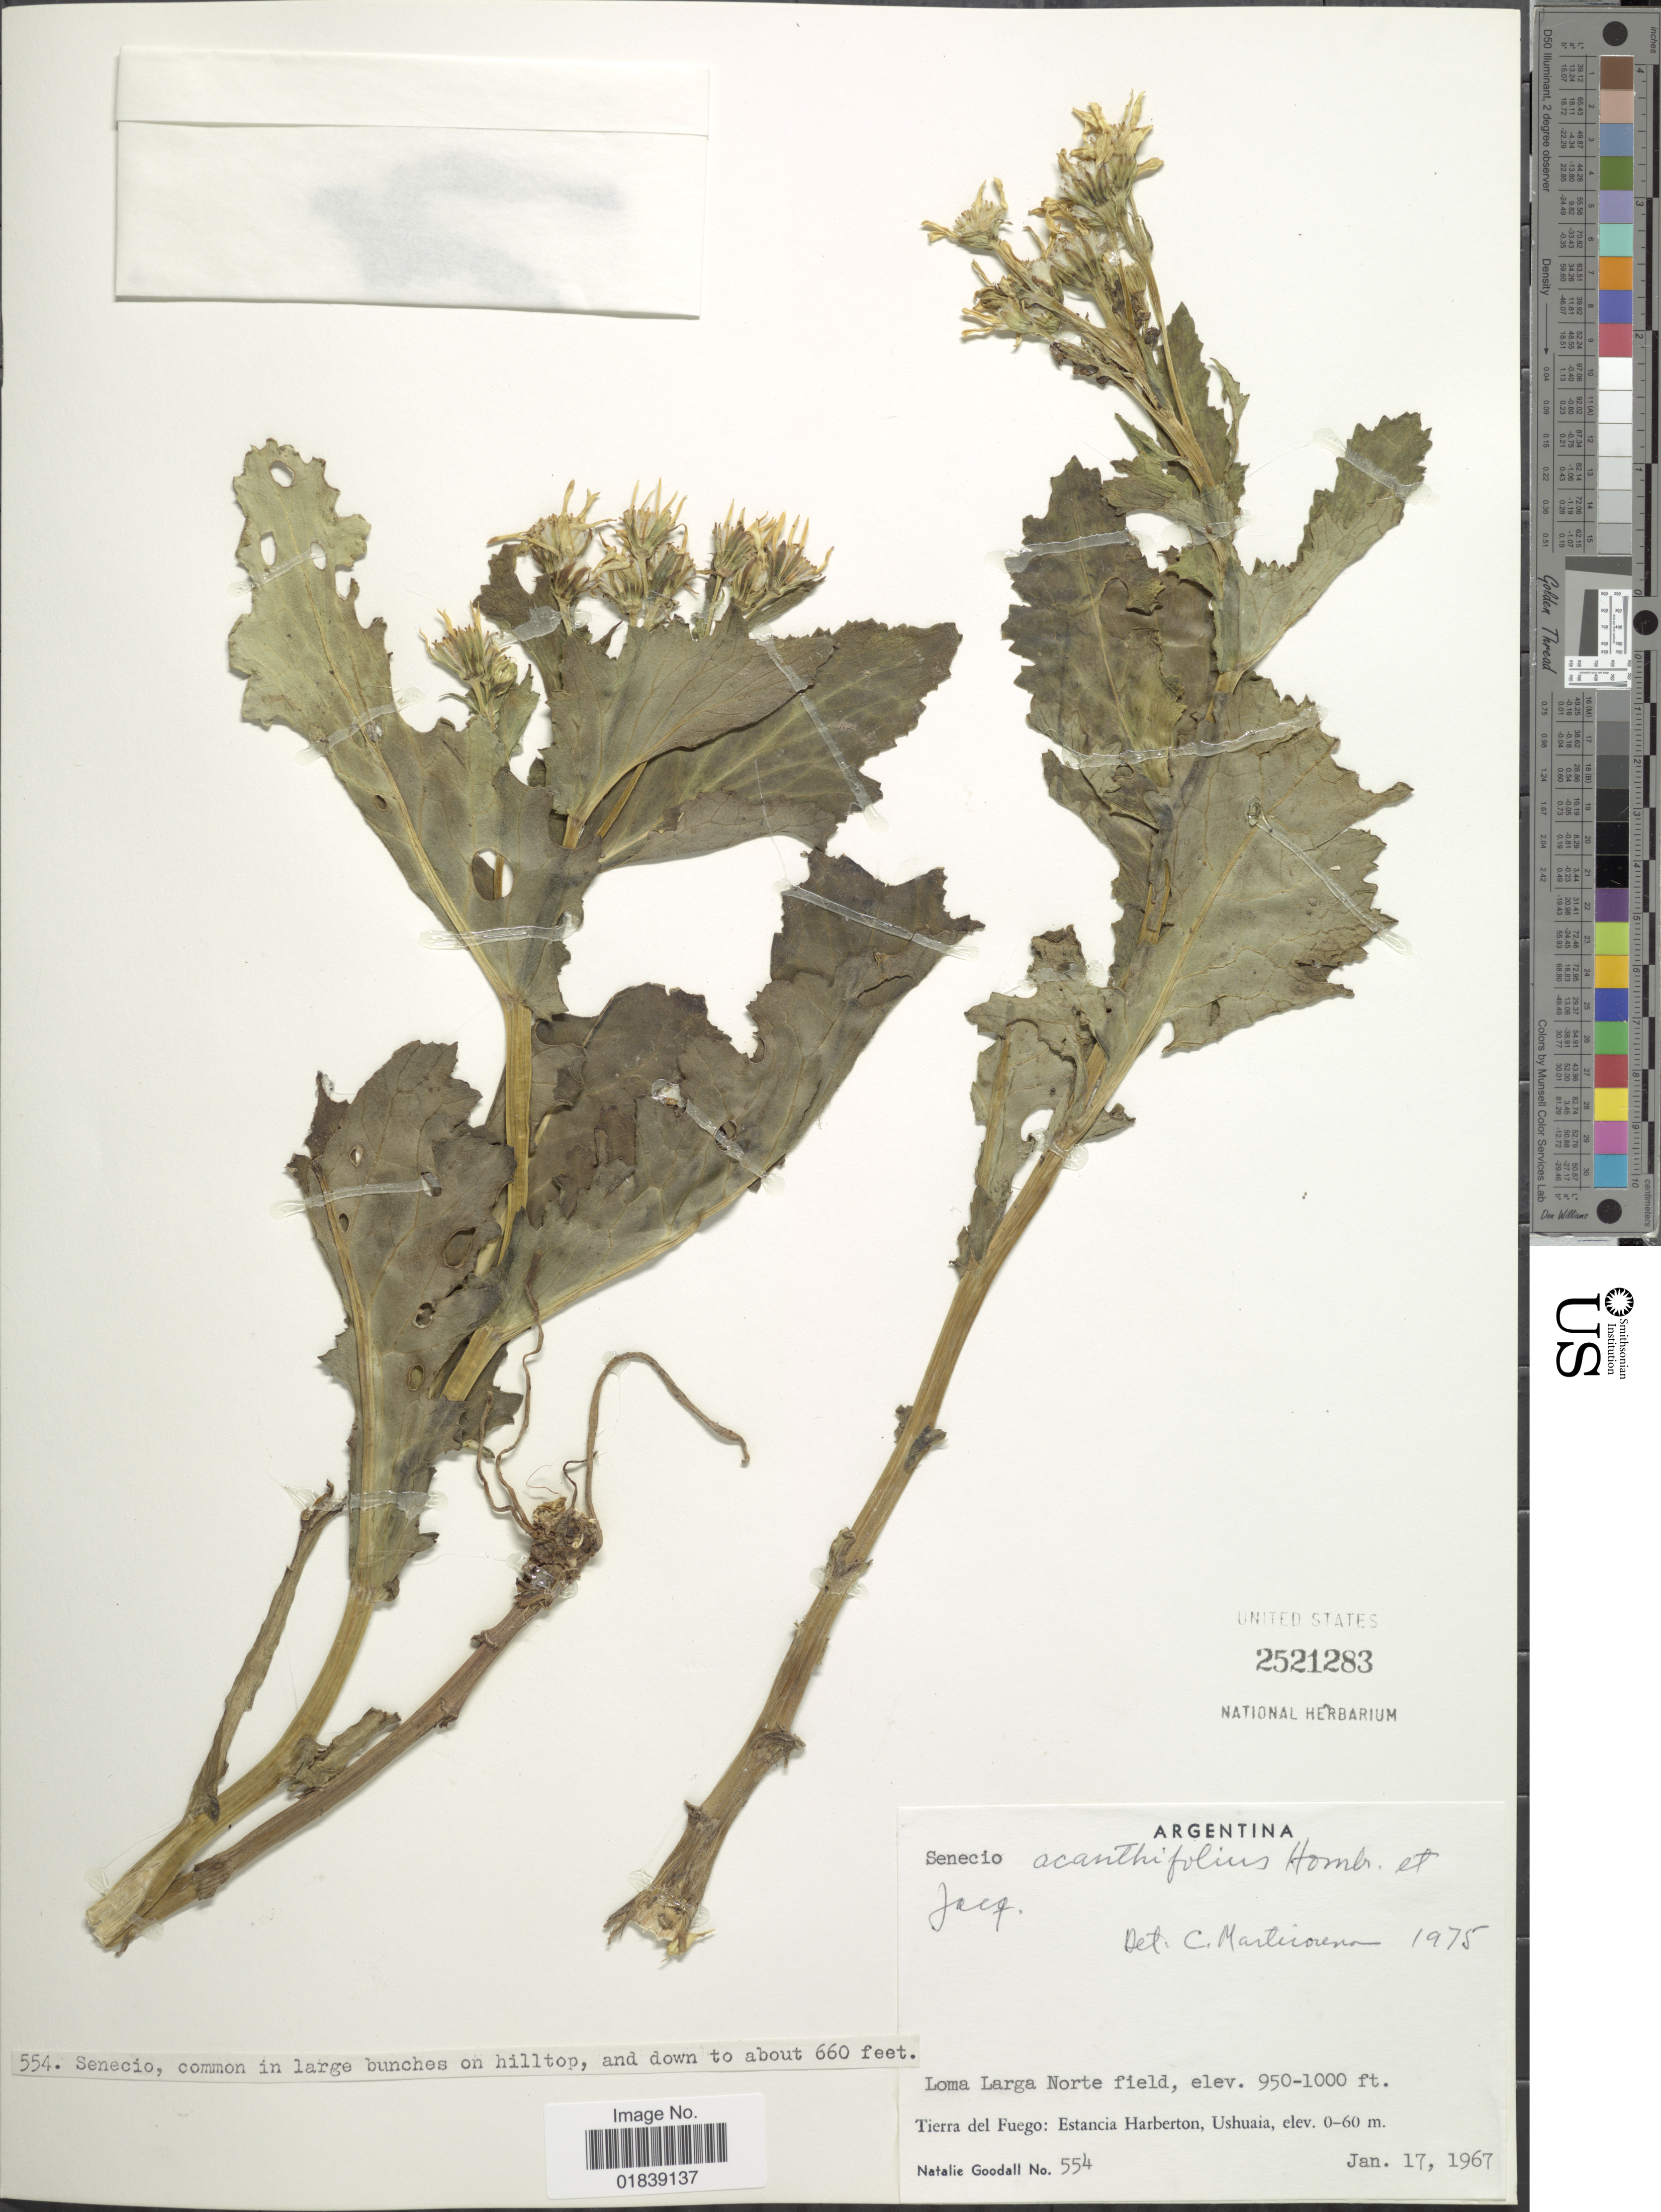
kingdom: Plantae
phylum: Tracheophyta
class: Magnoliopsida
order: Asterales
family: Asteraceae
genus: Senecio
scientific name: Senecio acanthifolius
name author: Hombr. & Jacquinot ex Decne.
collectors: N. Goodall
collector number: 554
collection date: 1967-01-17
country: Argentina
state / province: Tierra del Fuego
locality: Lona Larga Norte field, Estancia Harberton, Ushuaia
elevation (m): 290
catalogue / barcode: US 2521283